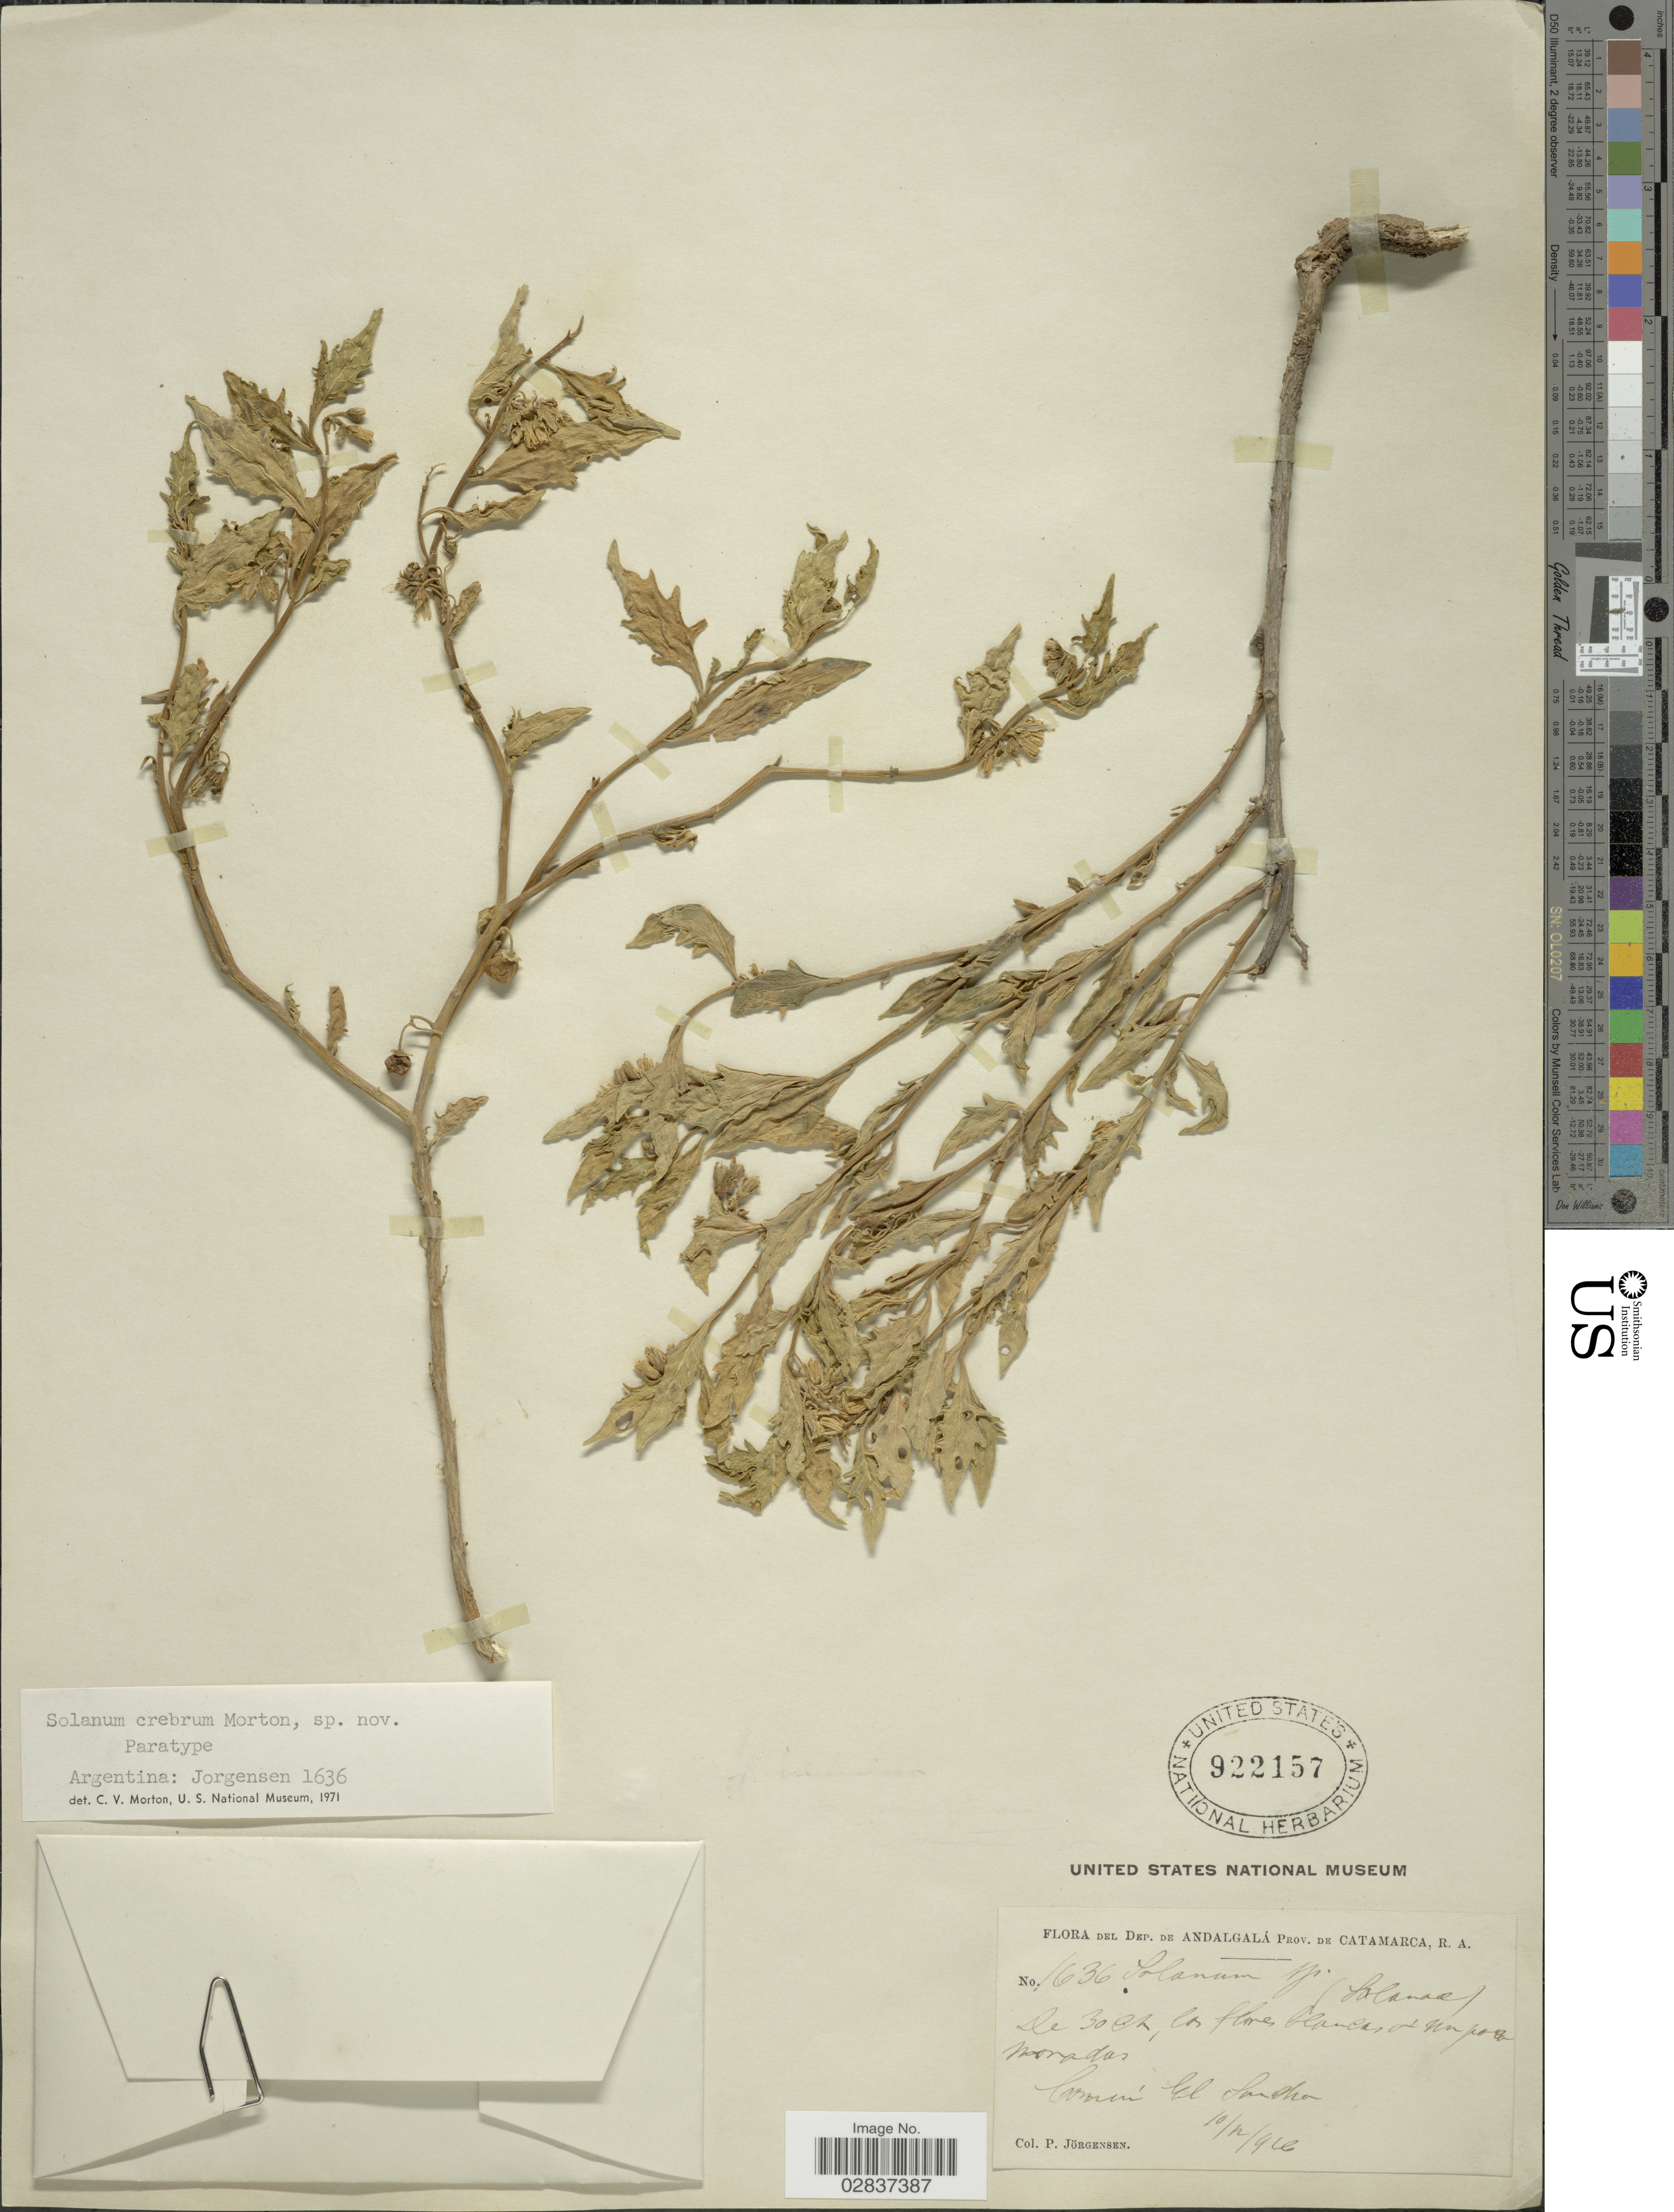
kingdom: Plantae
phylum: Tracheophyta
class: Magnoliopsida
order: Solanales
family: Solanaceae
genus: Solanum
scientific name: Solanum salicifolium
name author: Phil.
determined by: Knapp, S. D.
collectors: P. Jörgensen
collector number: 1636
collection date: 1916-12-10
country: Argentina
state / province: Catamarca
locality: Dep. de Andalgalá, Prov. de Catamarca, Común El Suncho.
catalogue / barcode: US 922157